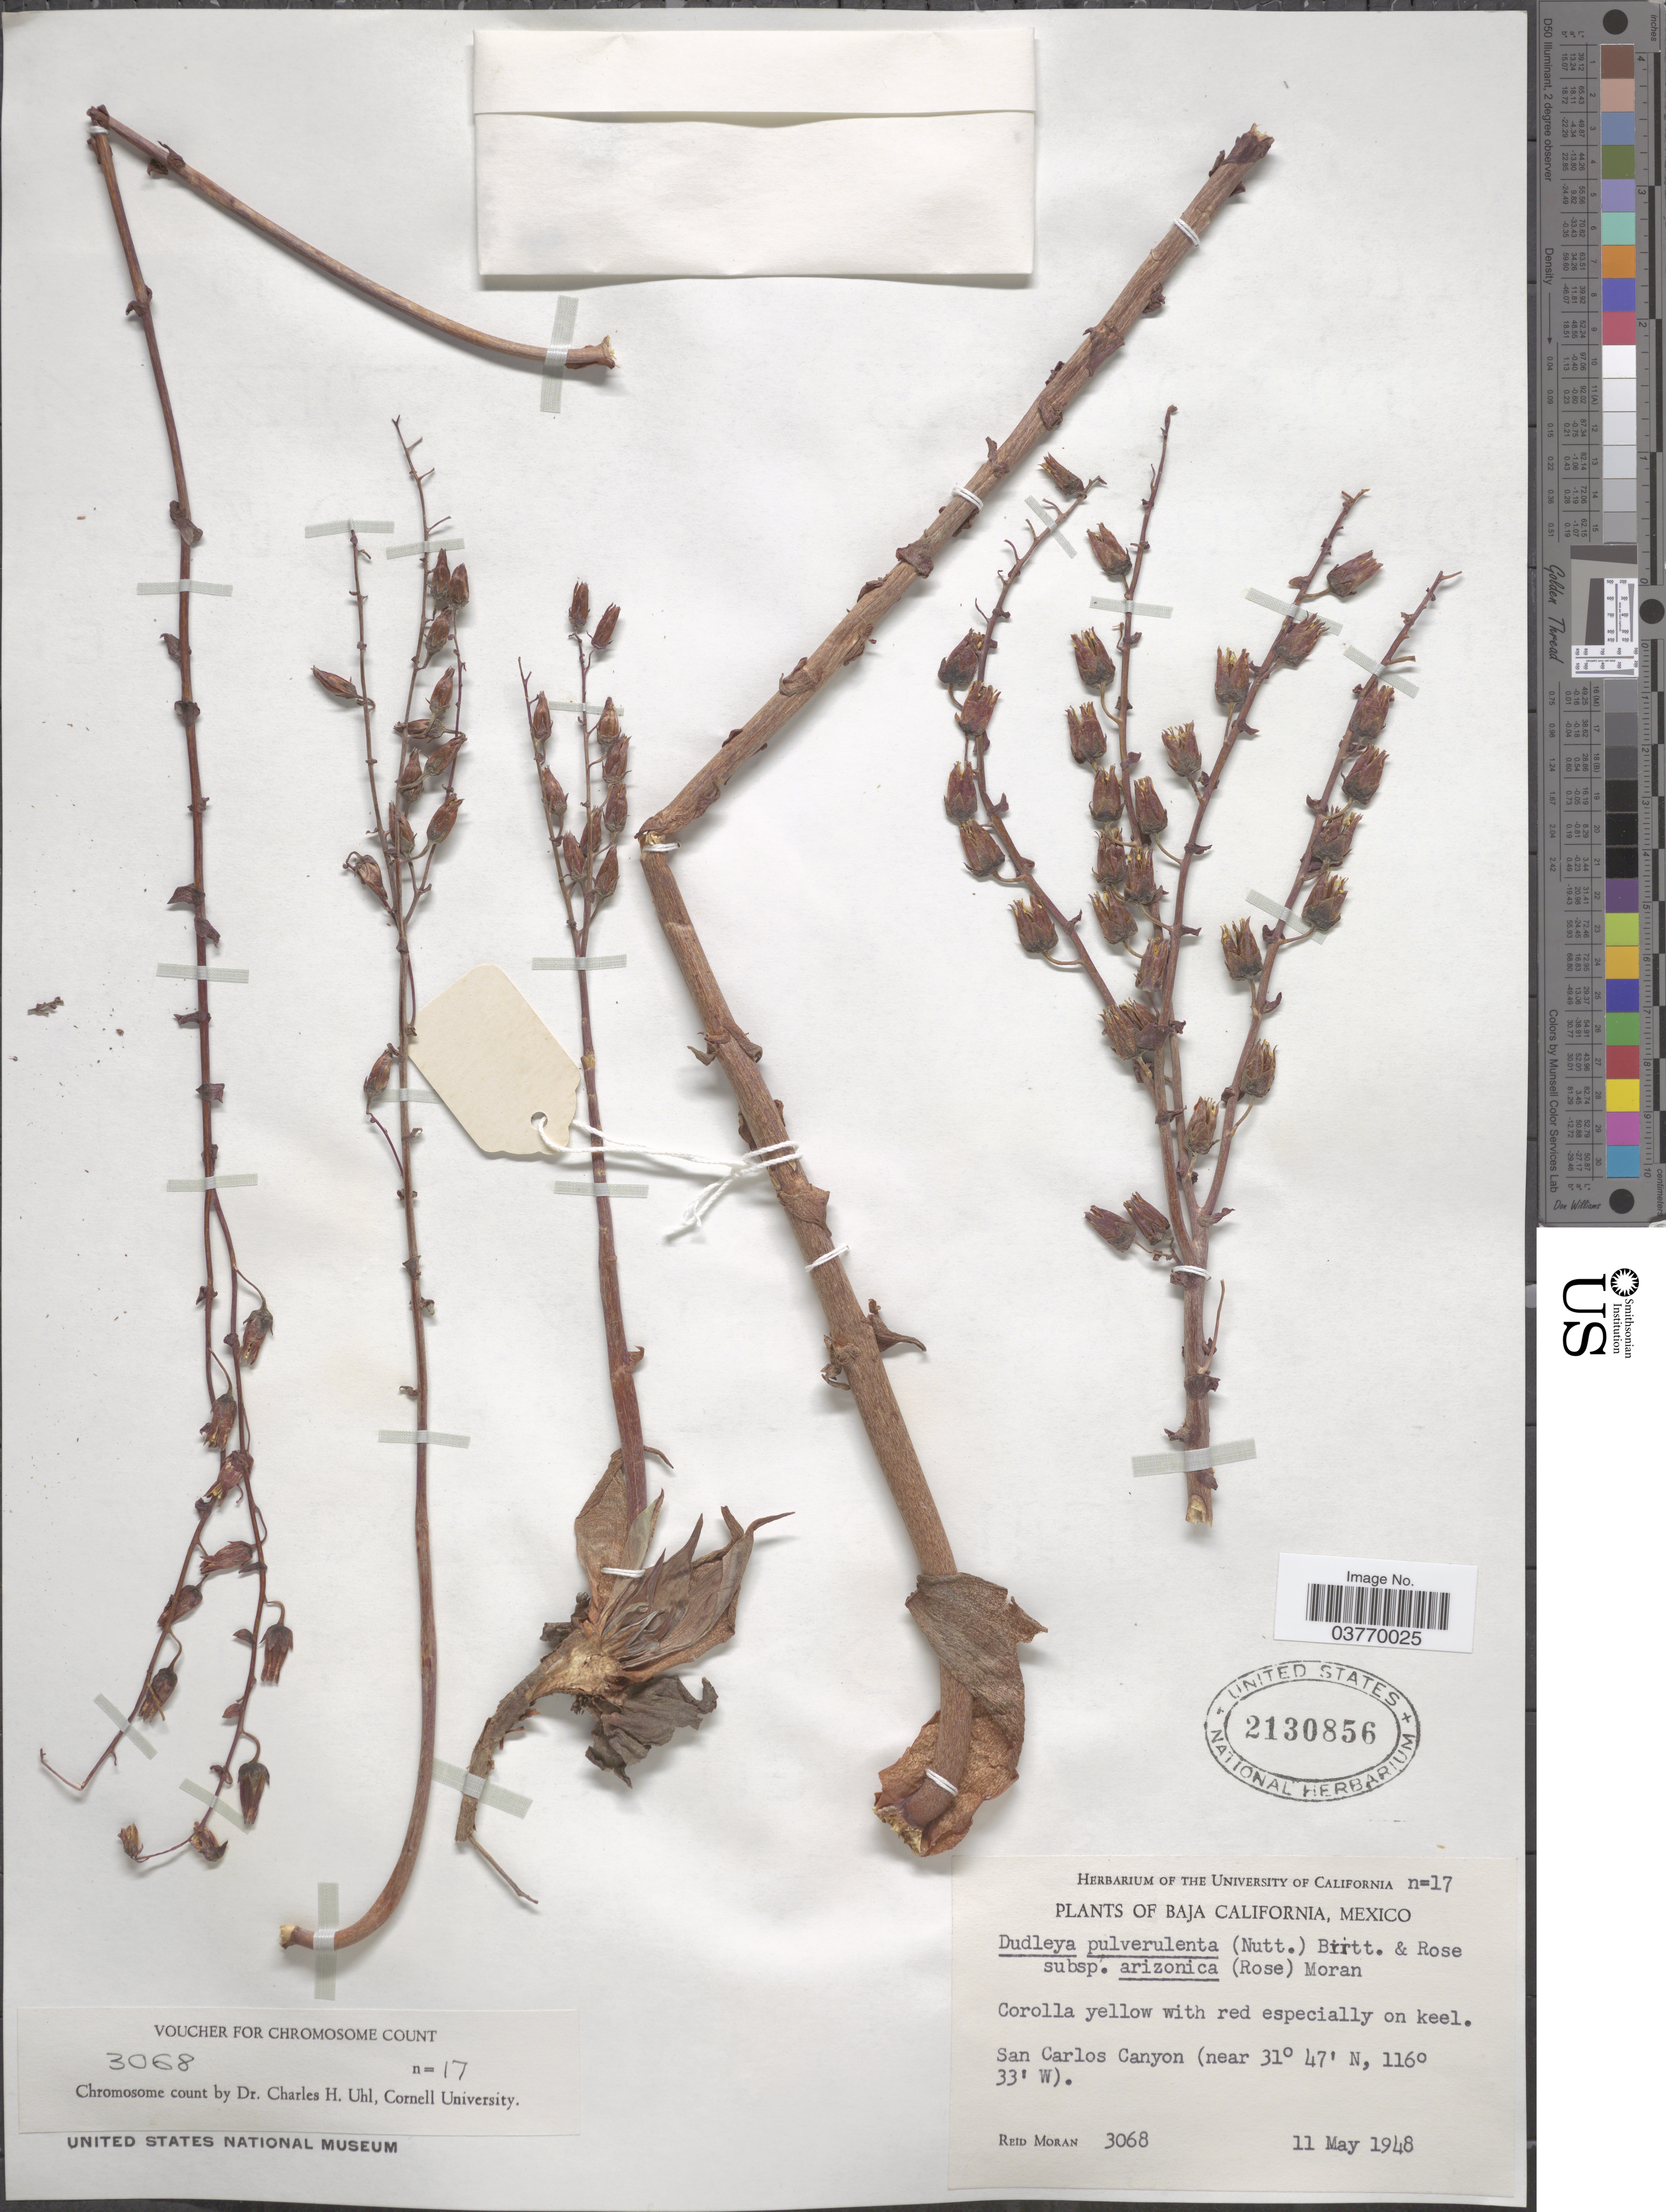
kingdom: Plantae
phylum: Tracheophyta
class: Magnoliopsida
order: Saxifragales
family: Crassulaceae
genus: Dudleya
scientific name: Dudleya pulverulenta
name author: (Nutt.) Britton & Rose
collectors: R. V. Moran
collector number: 3068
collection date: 1948-05-11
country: Mexico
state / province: Baja California Norte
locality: San Carlos Canyon.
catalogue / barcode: US 2130856